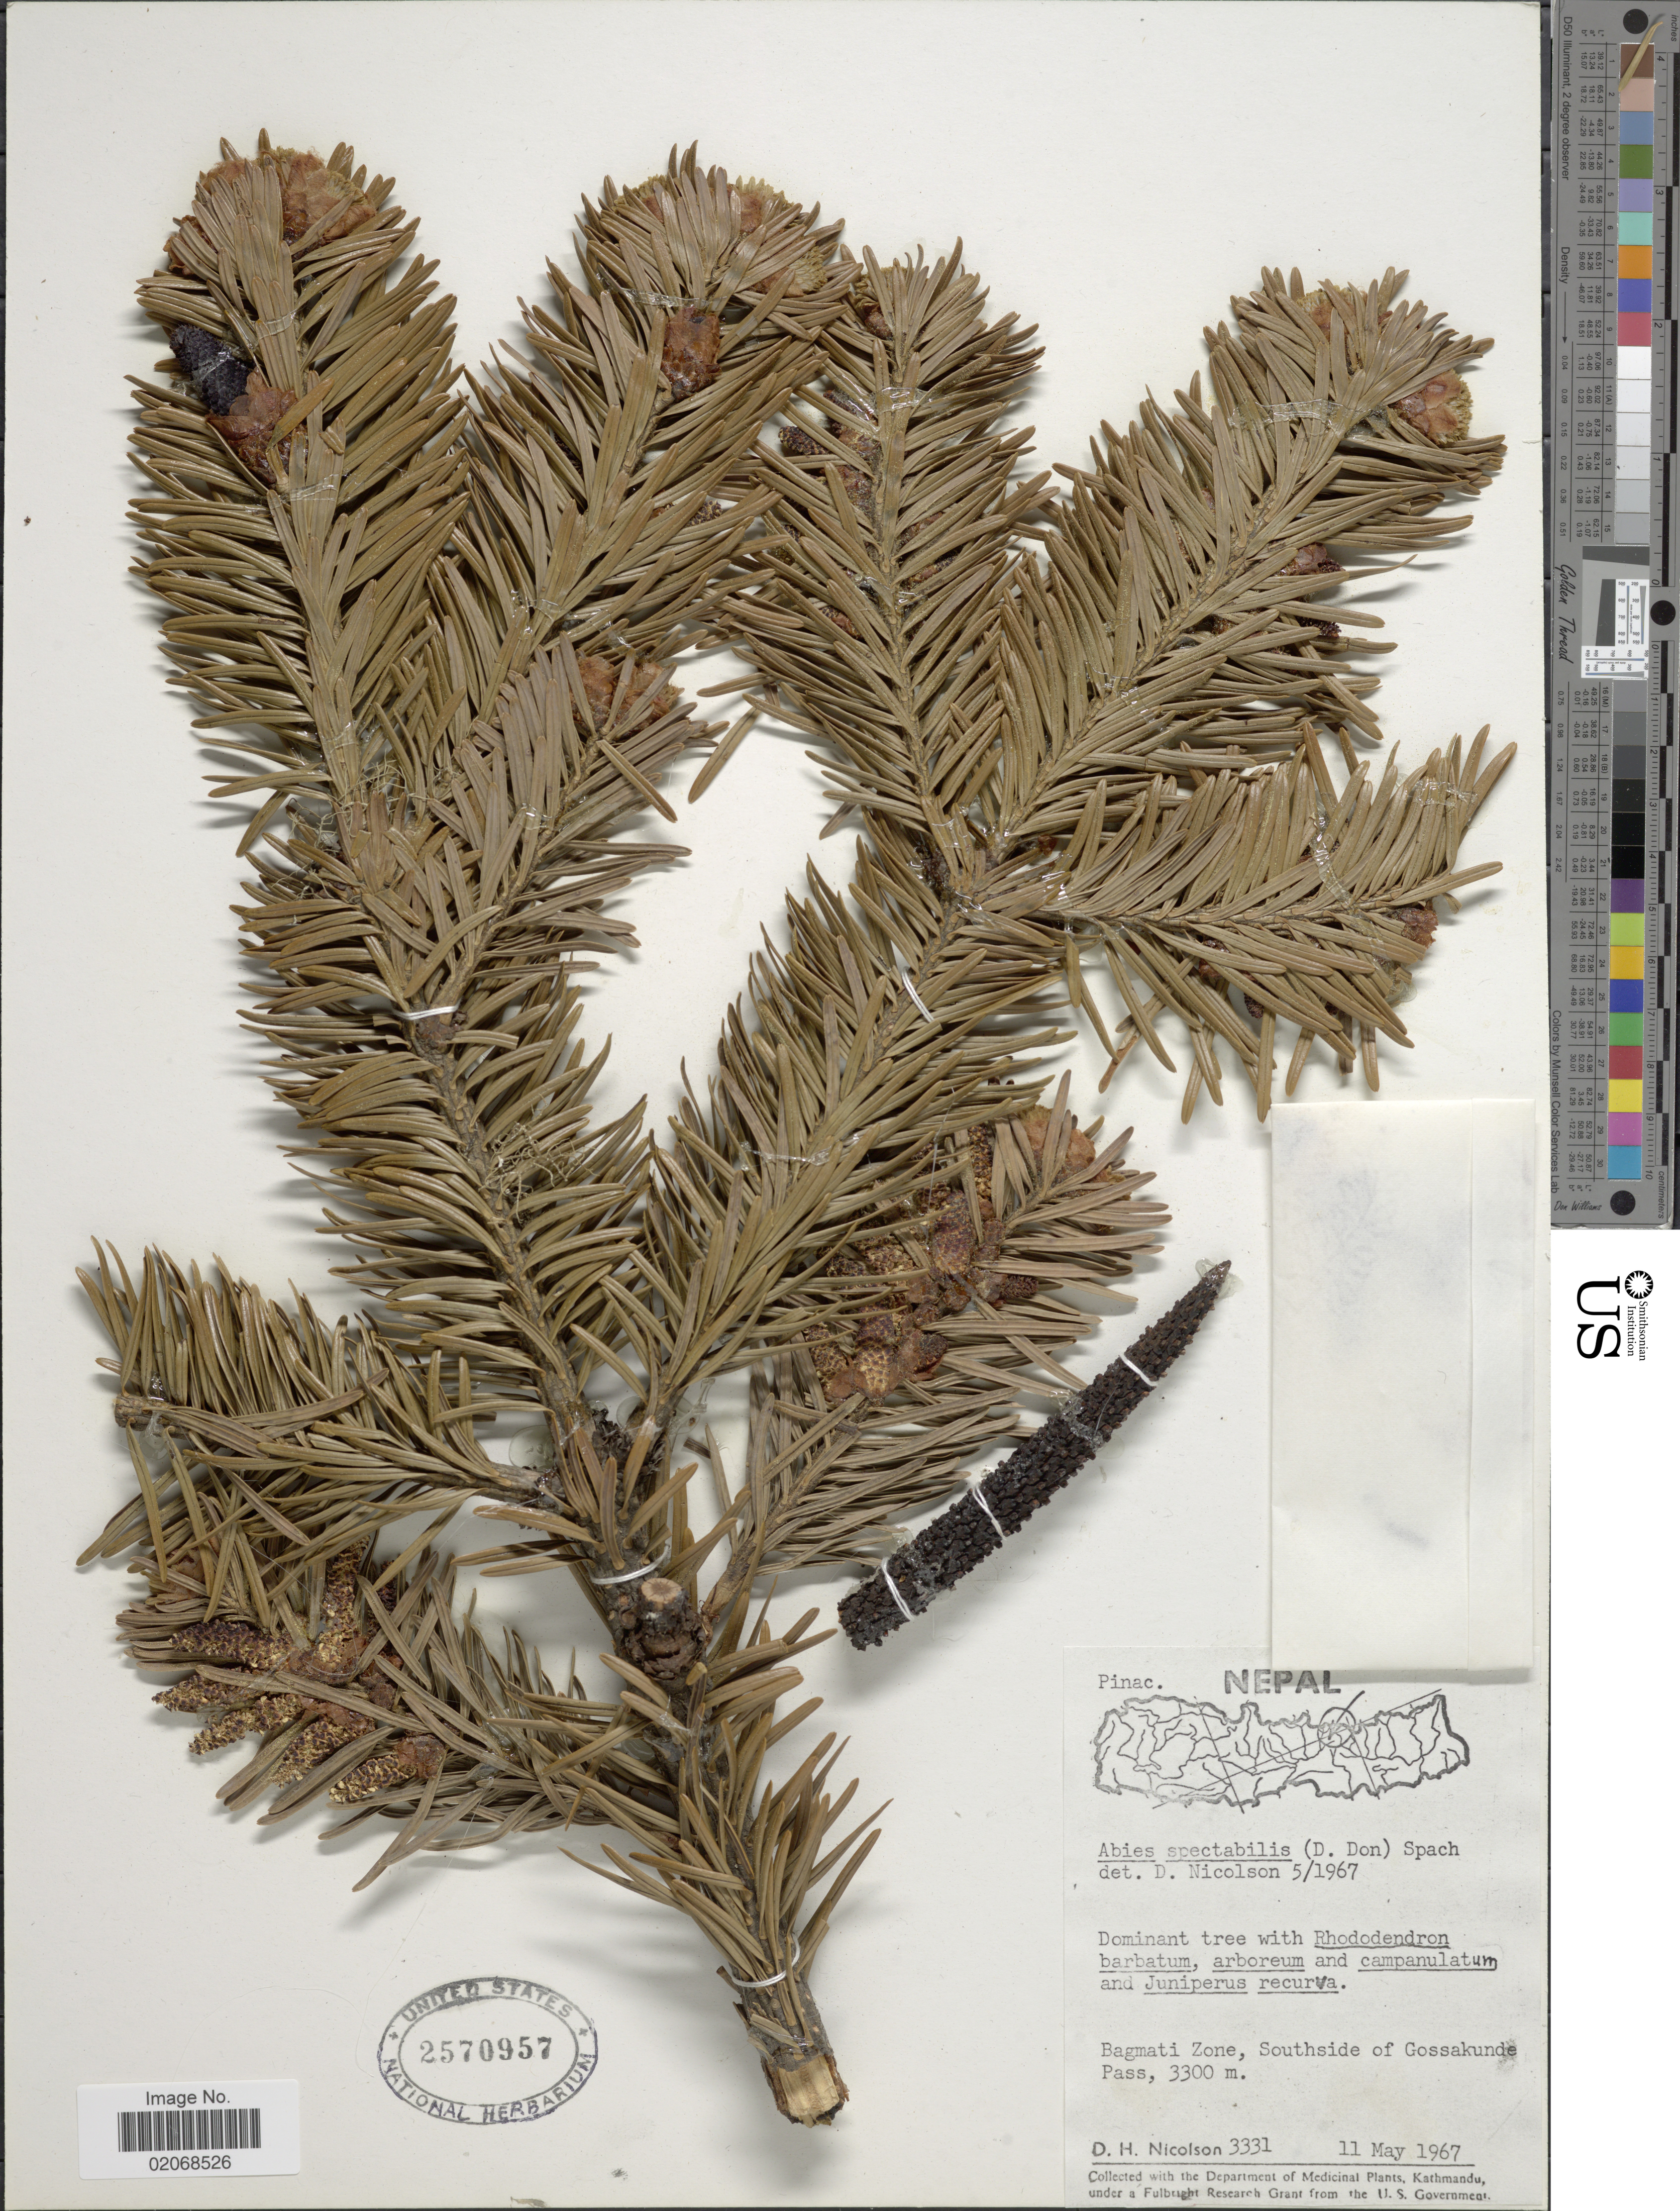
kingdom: Plantae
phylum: Tracheophyta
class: Pinopsida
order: Pinales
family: Pinaceae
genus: Abies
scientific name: Abies spectabilis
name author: (D. Don) Spach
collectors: D. H. Nicolson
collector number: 3331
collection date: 1967-05-11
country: Nepal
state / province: Bagmati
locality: Bagmati Zone, southside of Gossakunde Pass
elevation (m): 3300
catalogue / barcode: US 2570957